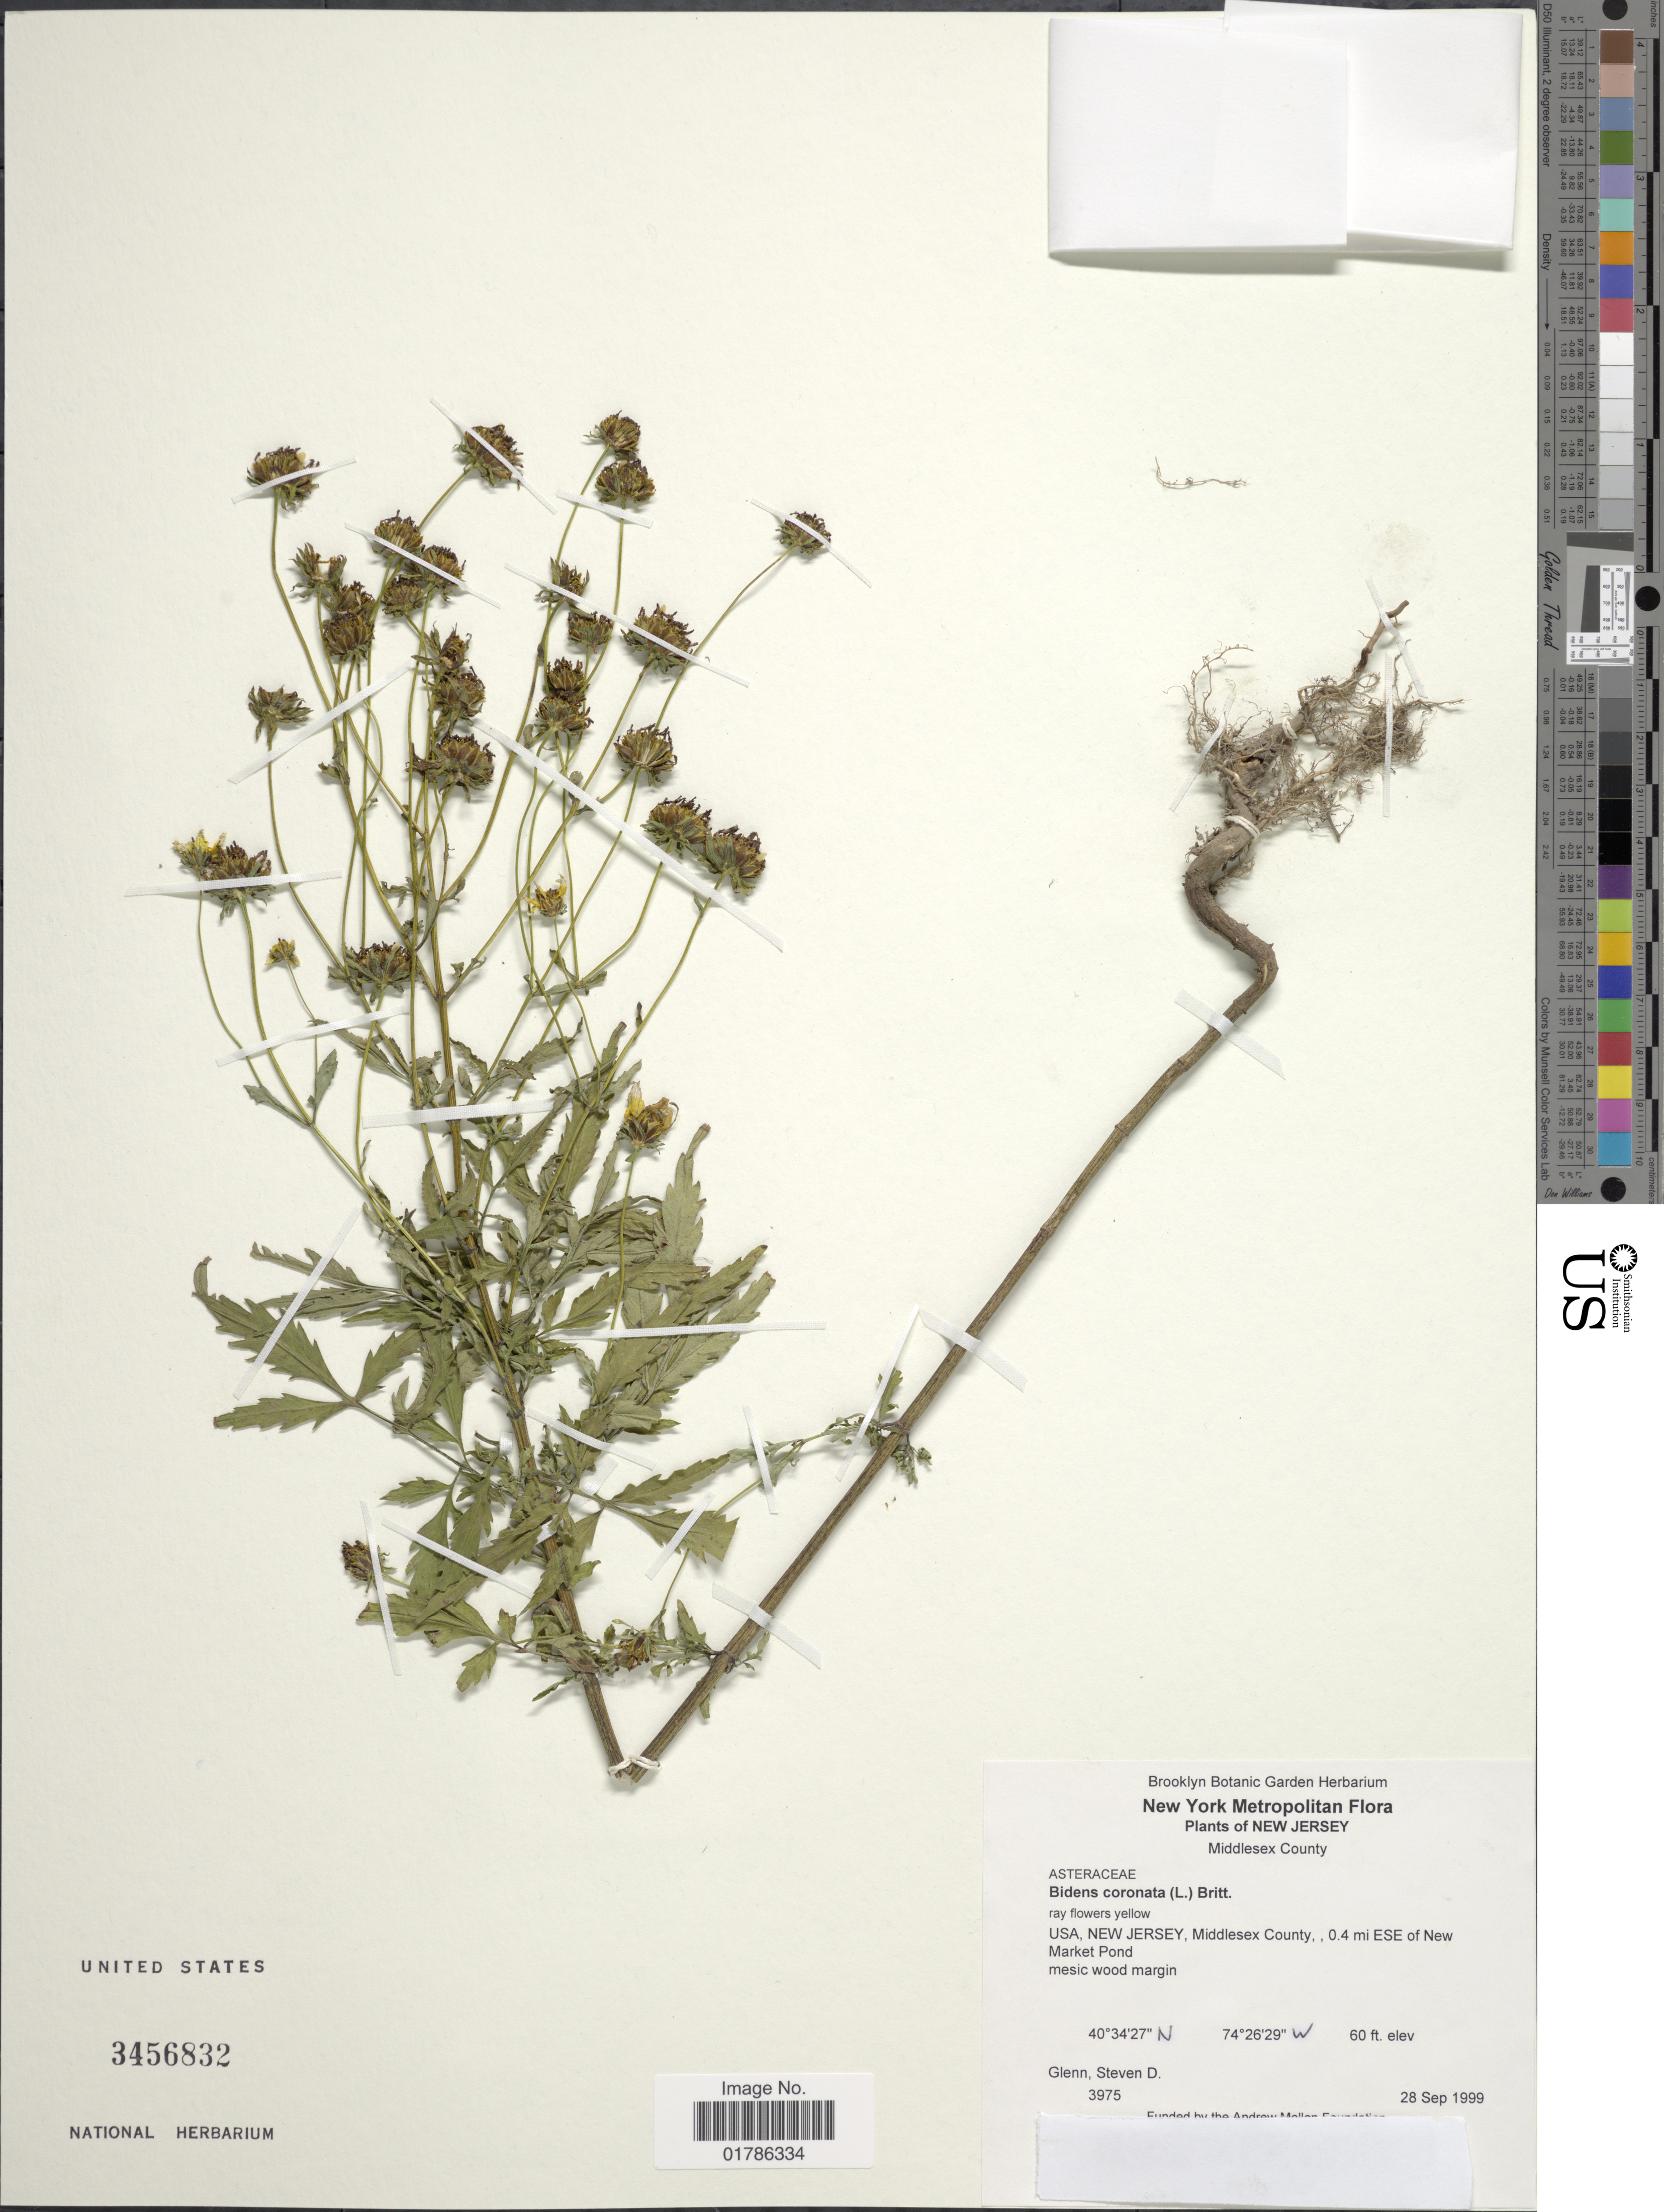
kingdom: Plantae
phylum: Tracheophyta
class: Magnoliopsida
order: Asterales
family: Asteraceae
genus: Bidens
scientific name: Bidens coronata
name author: (L.) Britton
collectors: S. Glenn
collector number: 3975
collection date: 1999-09-28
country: United States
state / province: New Jersey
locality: Middlesex County, 0.4 mi ESE of New Market Pond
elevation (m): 18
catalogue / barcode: US 3456832